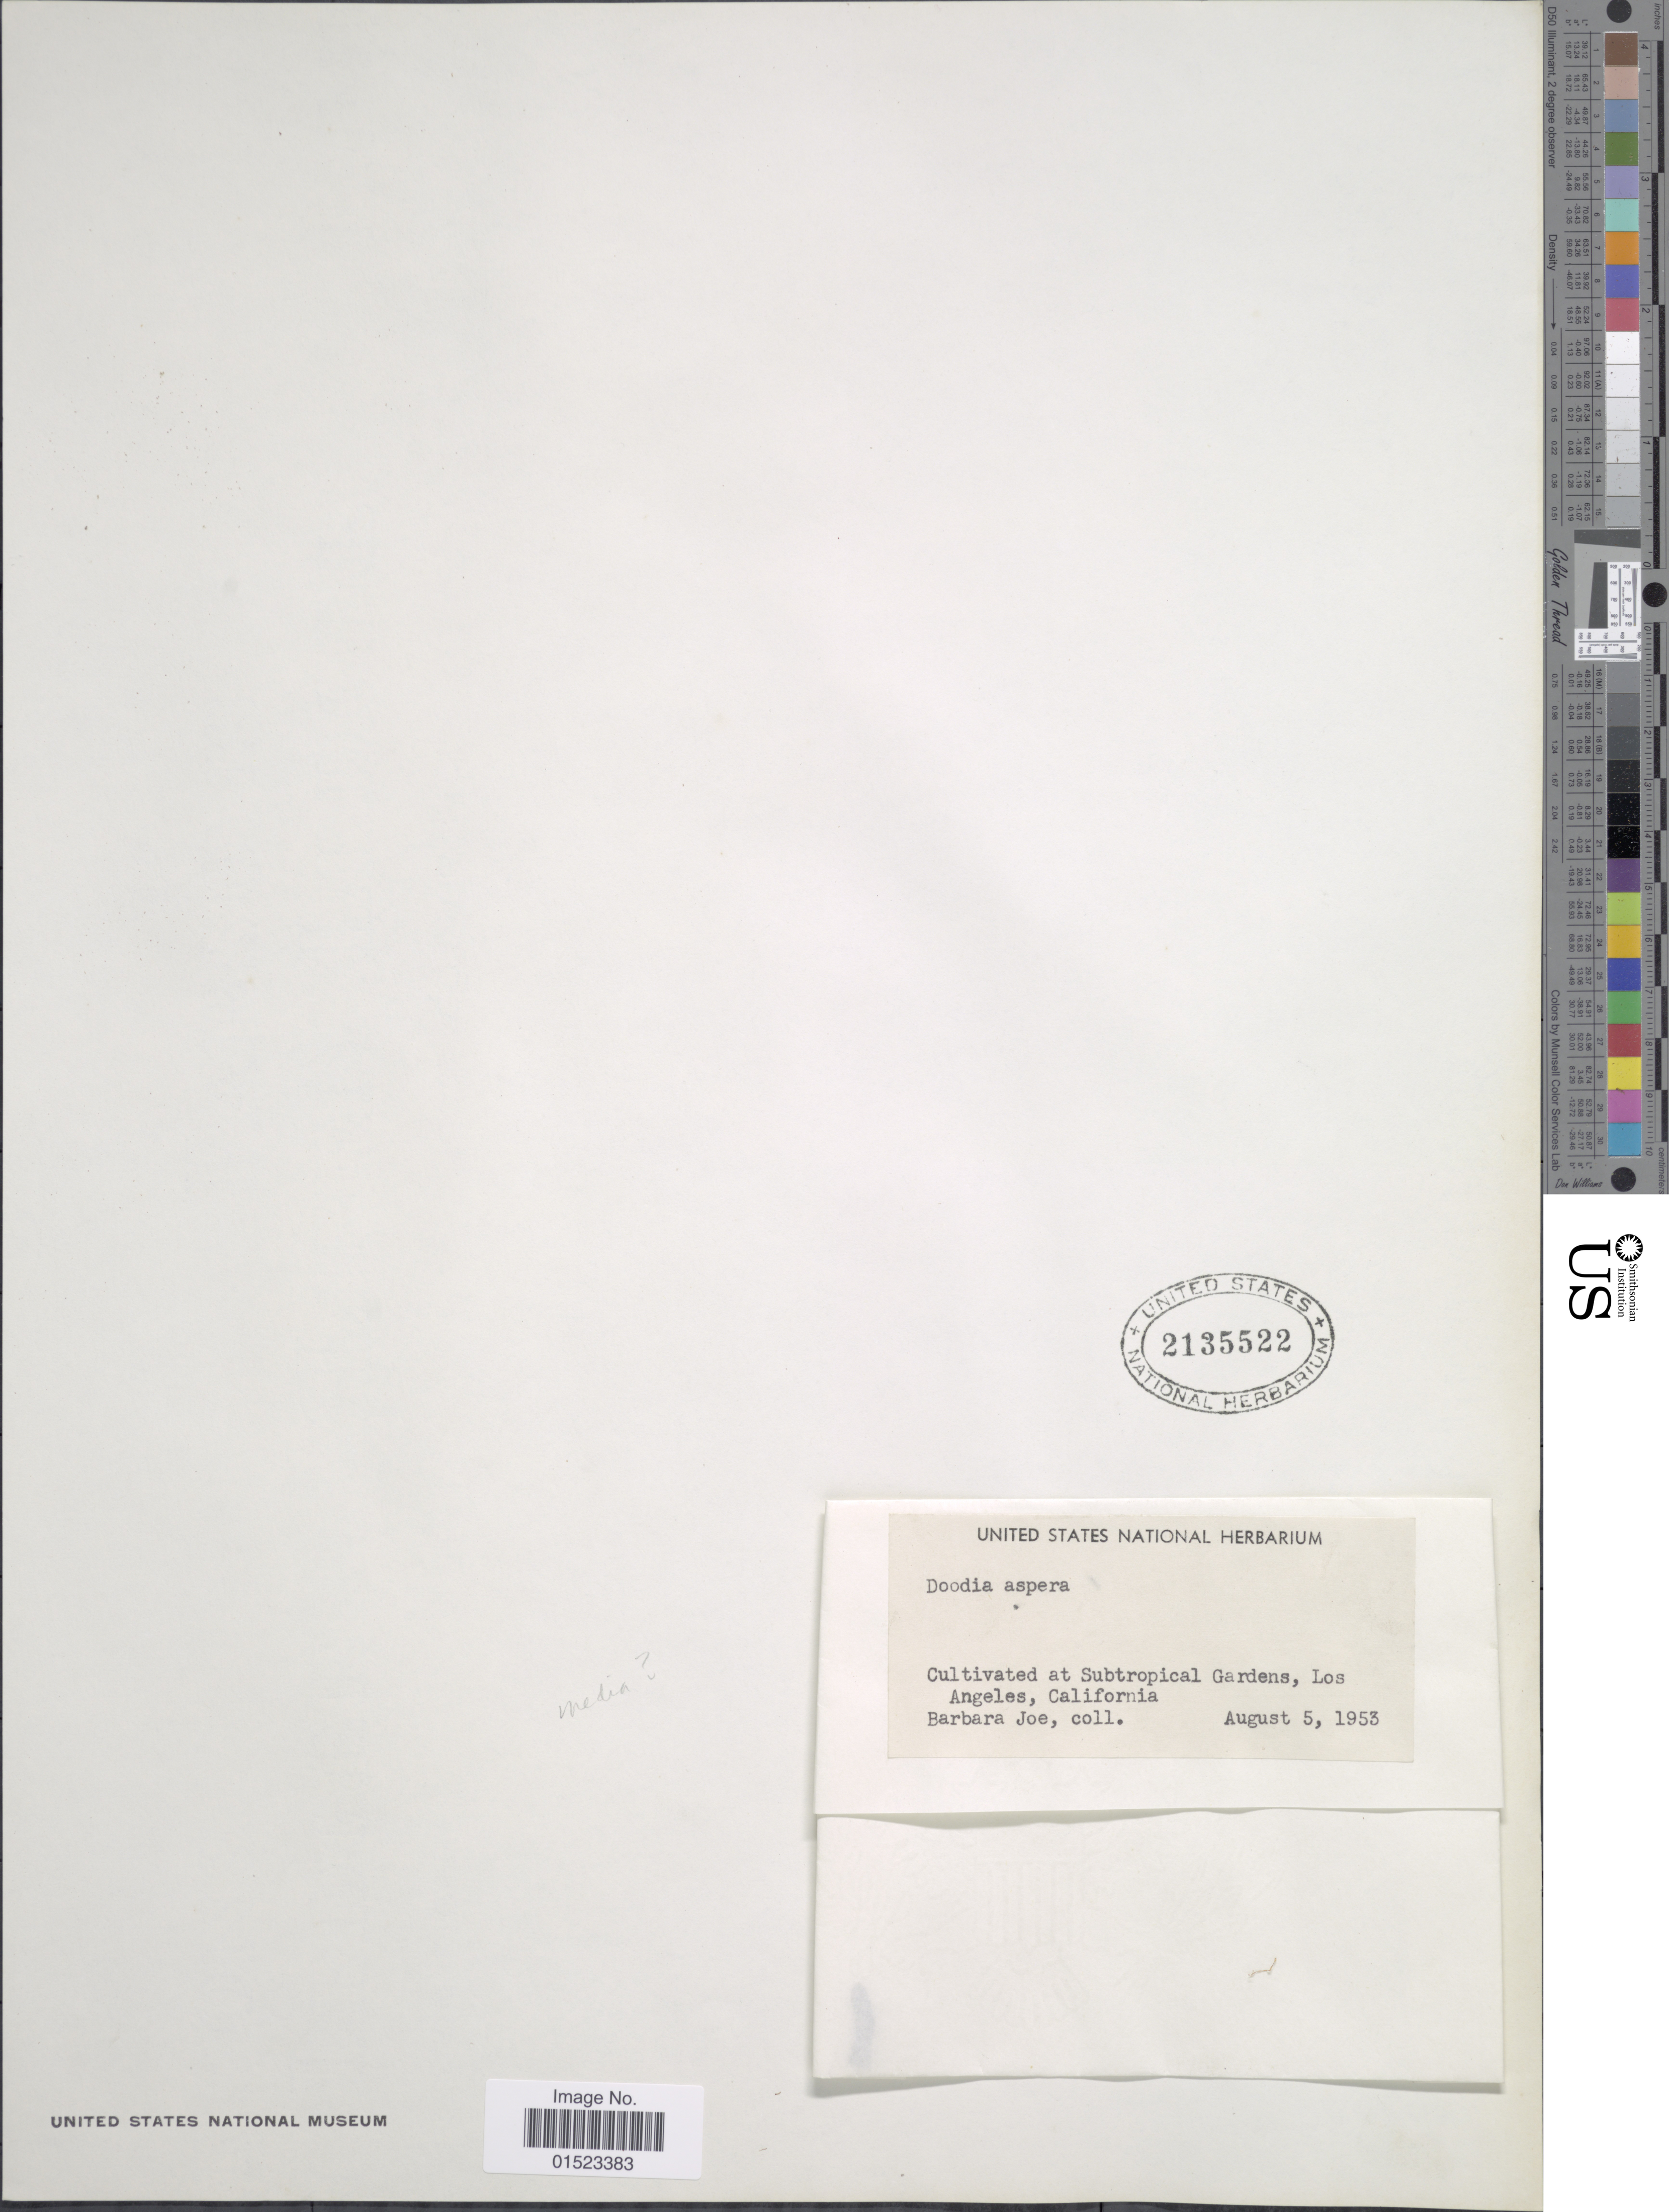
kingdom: Plantae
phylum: Tracheophyta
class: Polypodiopsida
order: Polypodiales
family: Blechnaceae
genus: Blechnum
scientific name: Blechnum medium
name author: (R. Br.) Christenh.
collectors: B. Joe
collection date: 1953-08-05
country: United States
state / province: California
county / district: Los Angeles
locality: Subtropical Gardens, Los Angeles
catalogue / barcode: US 2135522